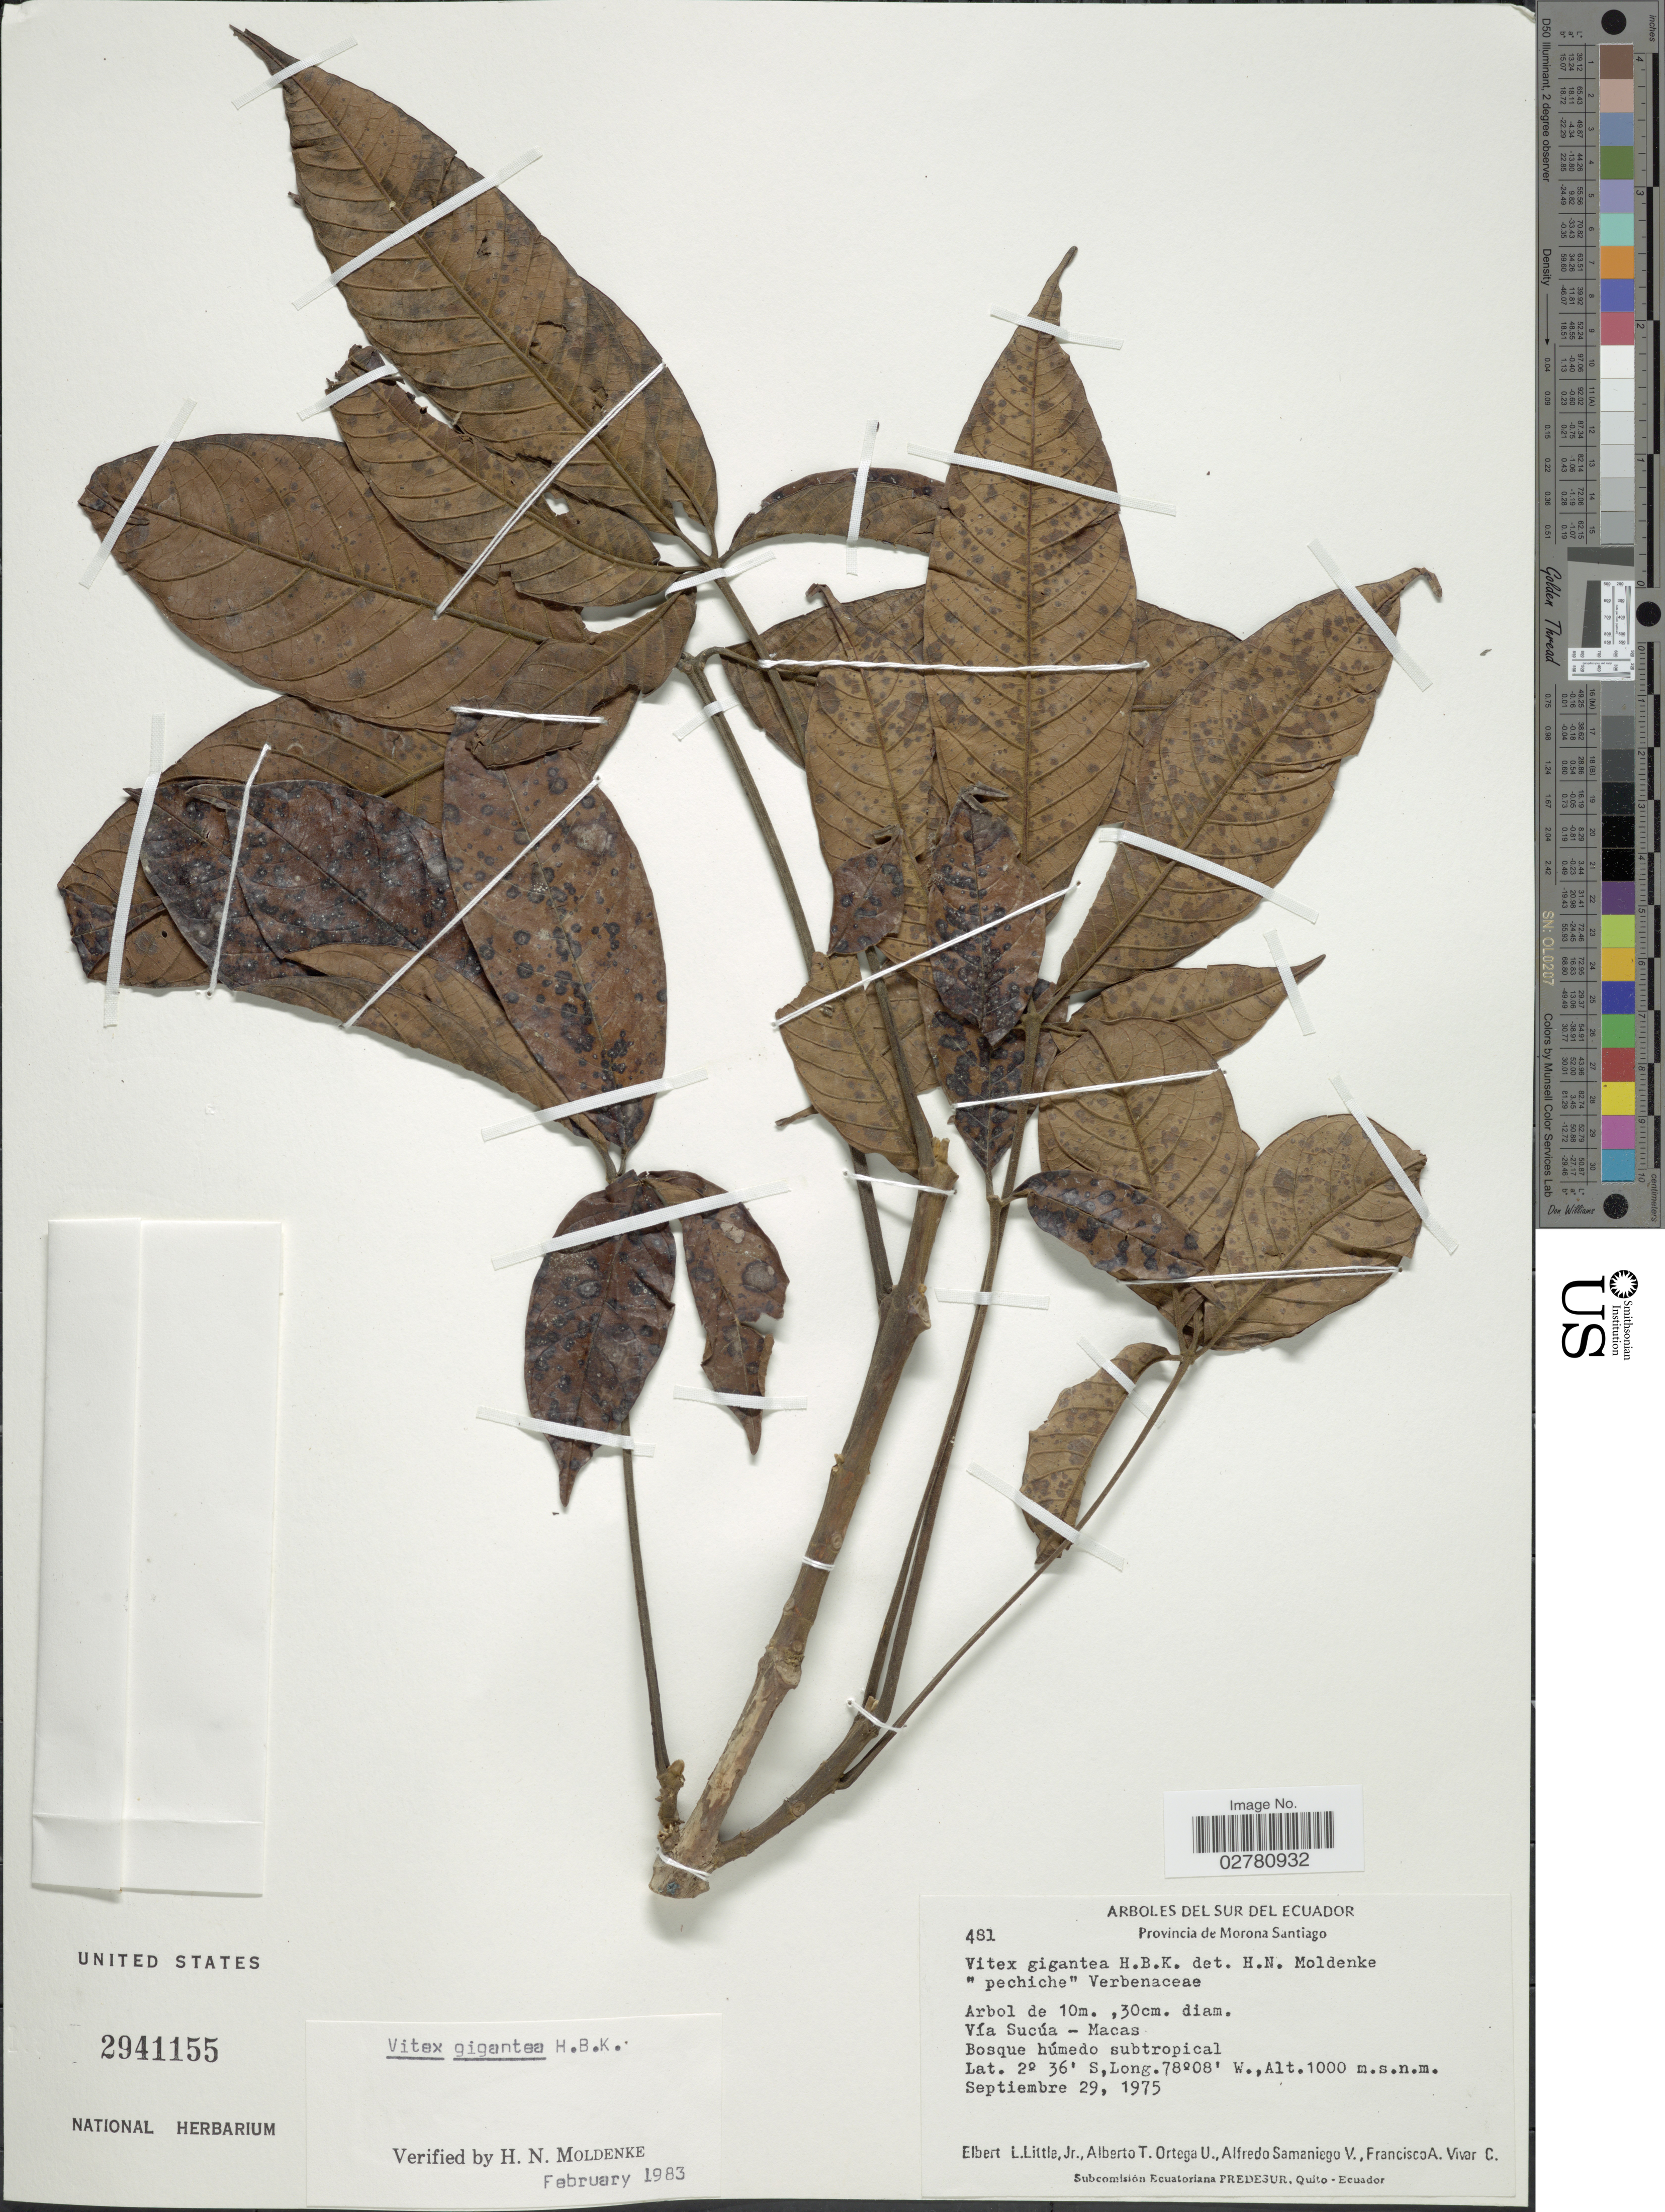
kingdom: Plantae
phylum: Tracheophyta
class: Magnoliopsida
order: Lamiales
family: Lamiaceae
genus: Vitex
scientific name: Vitex gigantea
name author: Kunth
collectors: E. L. Little, A. T. Ortega U., A. V. Samaniego & F. A. Vivar C.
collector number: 481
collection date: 1975-09-29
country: Ecuador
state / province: Morona-Santiago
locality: Sur del Ecuador. Provincia de Morona Santiago. Vía Sucúa-Macas.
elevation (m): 1000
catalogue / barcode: US 2941155